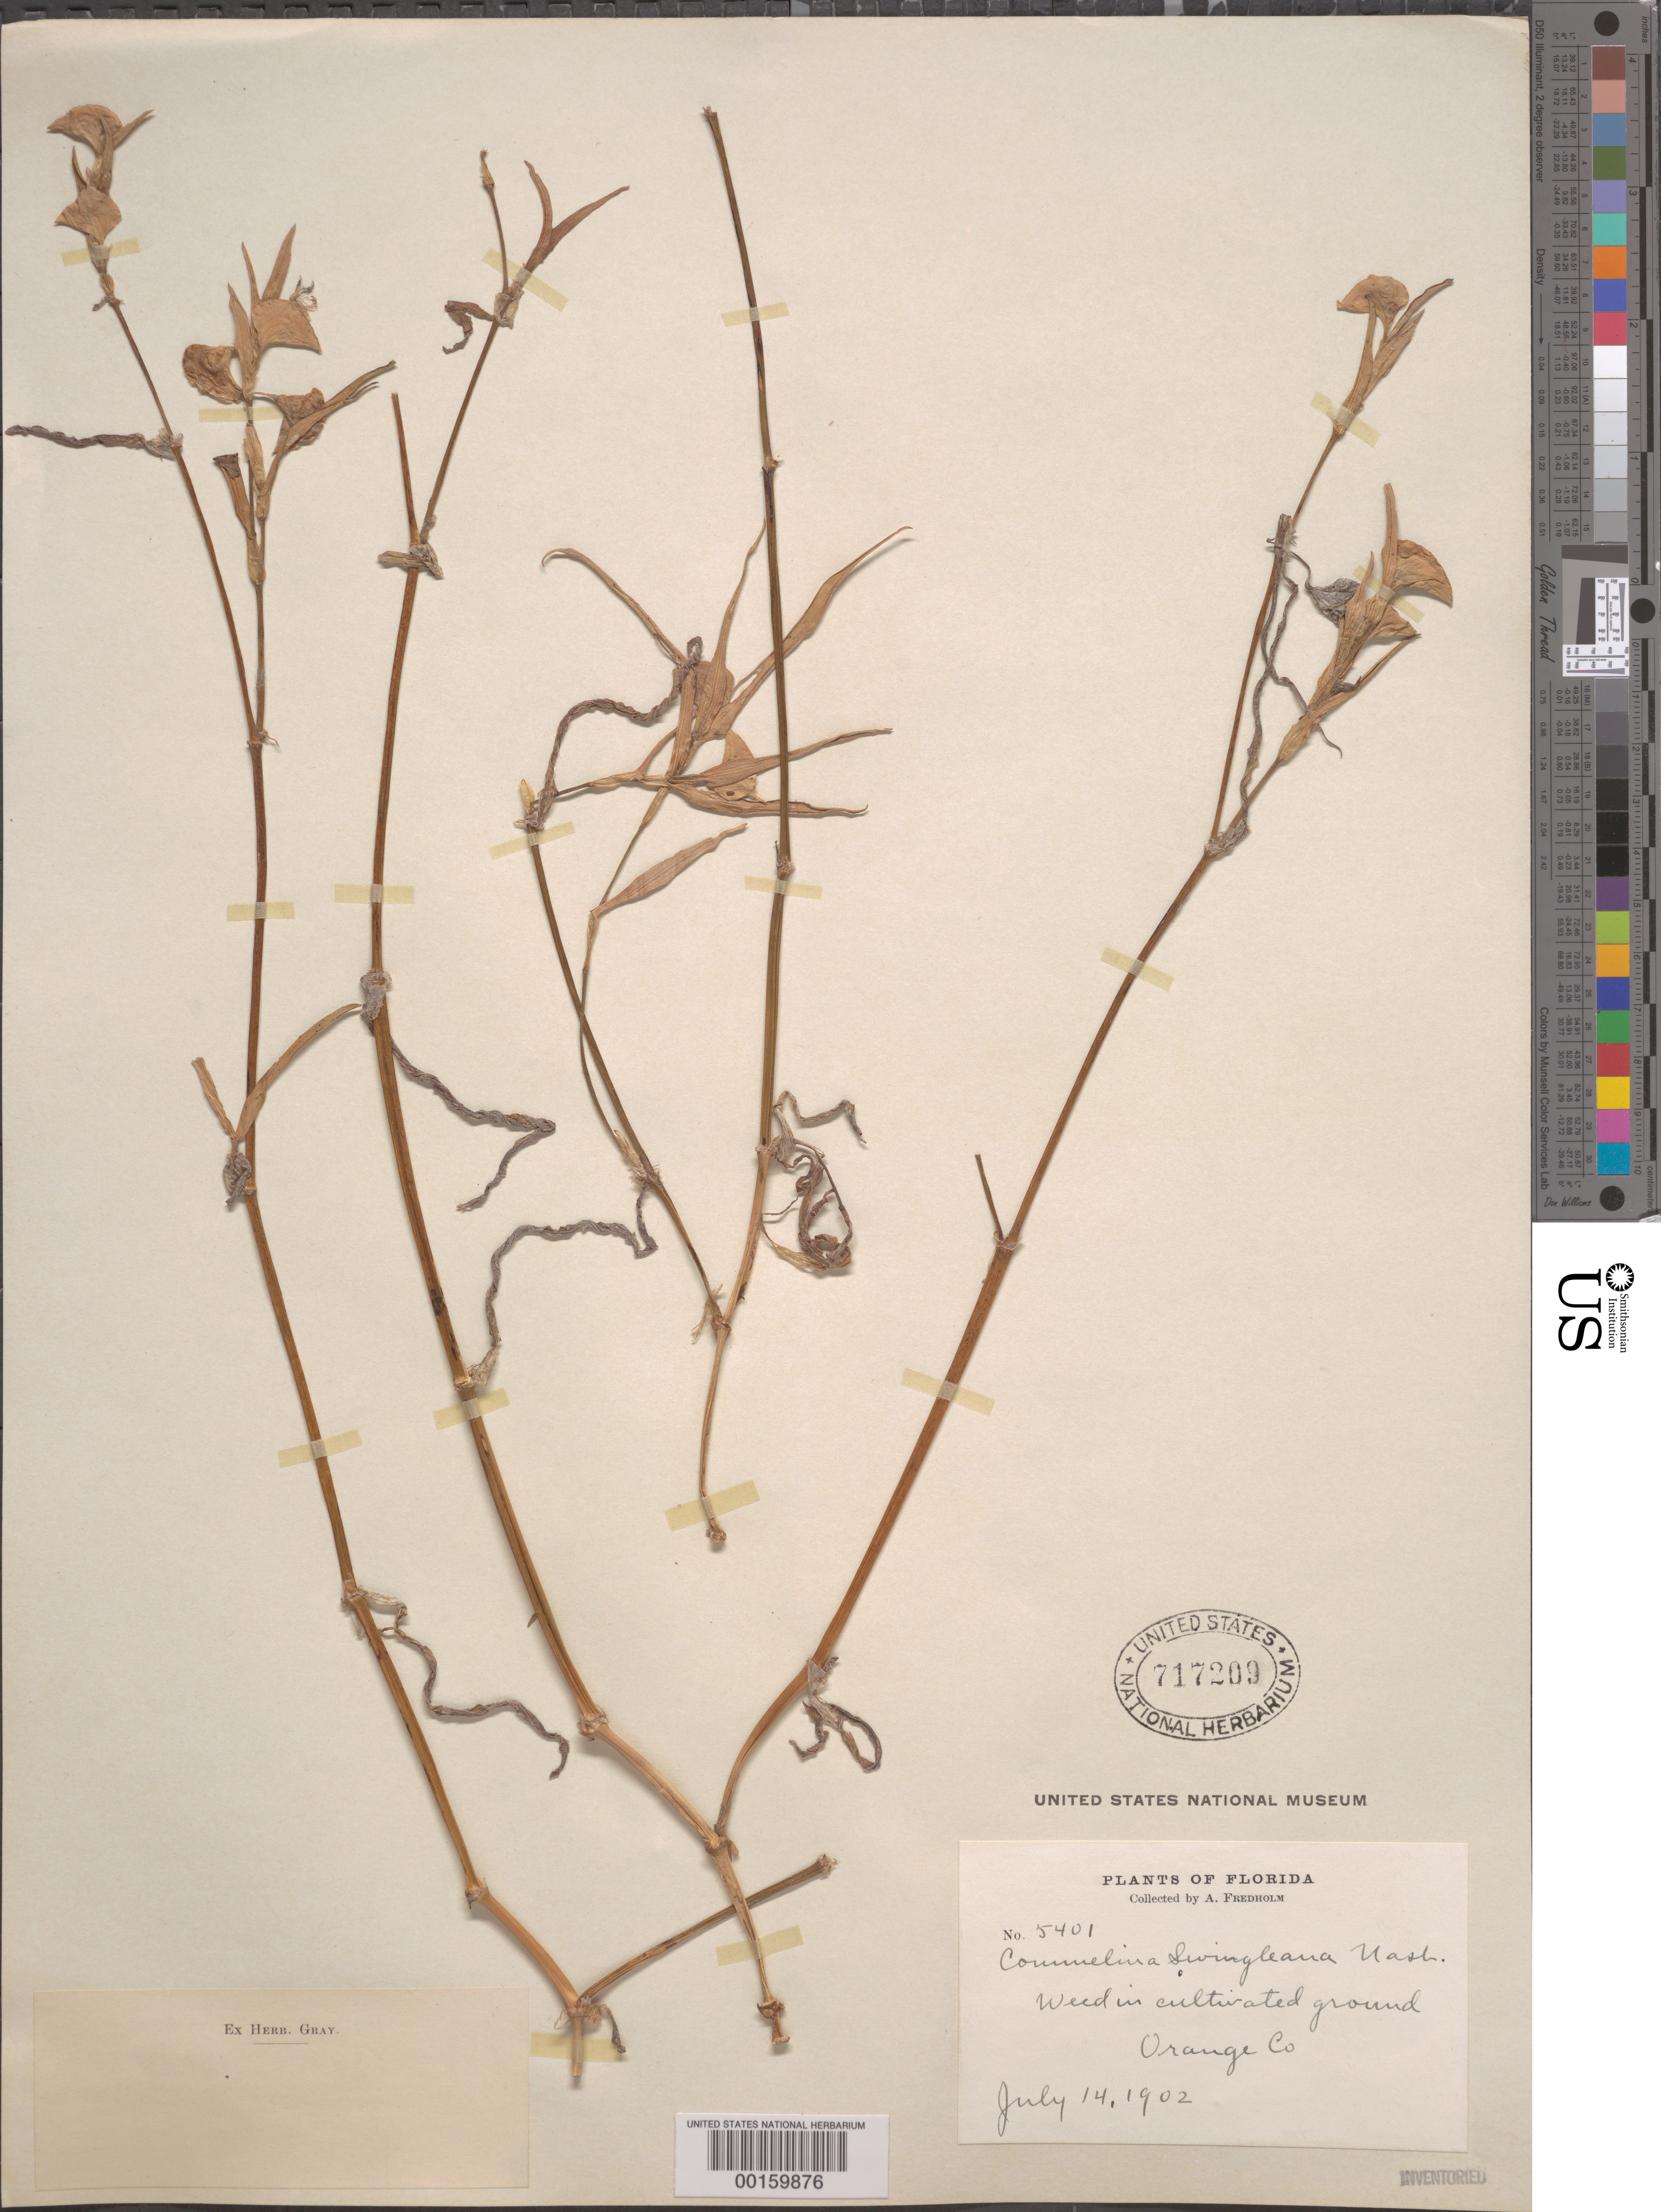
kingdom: Plantae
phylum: Tracheophyta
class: Liliopsida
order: Commelinales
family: Commelinaceae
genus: Commelina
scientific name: Commelina erecta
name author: L.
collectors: A. J. Fredholm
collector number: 5401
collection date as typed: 14 Jul 1902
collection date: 1902-07-14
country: United States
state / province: Florida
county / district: Orange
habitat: In cultivated ground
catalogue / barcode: US 717209